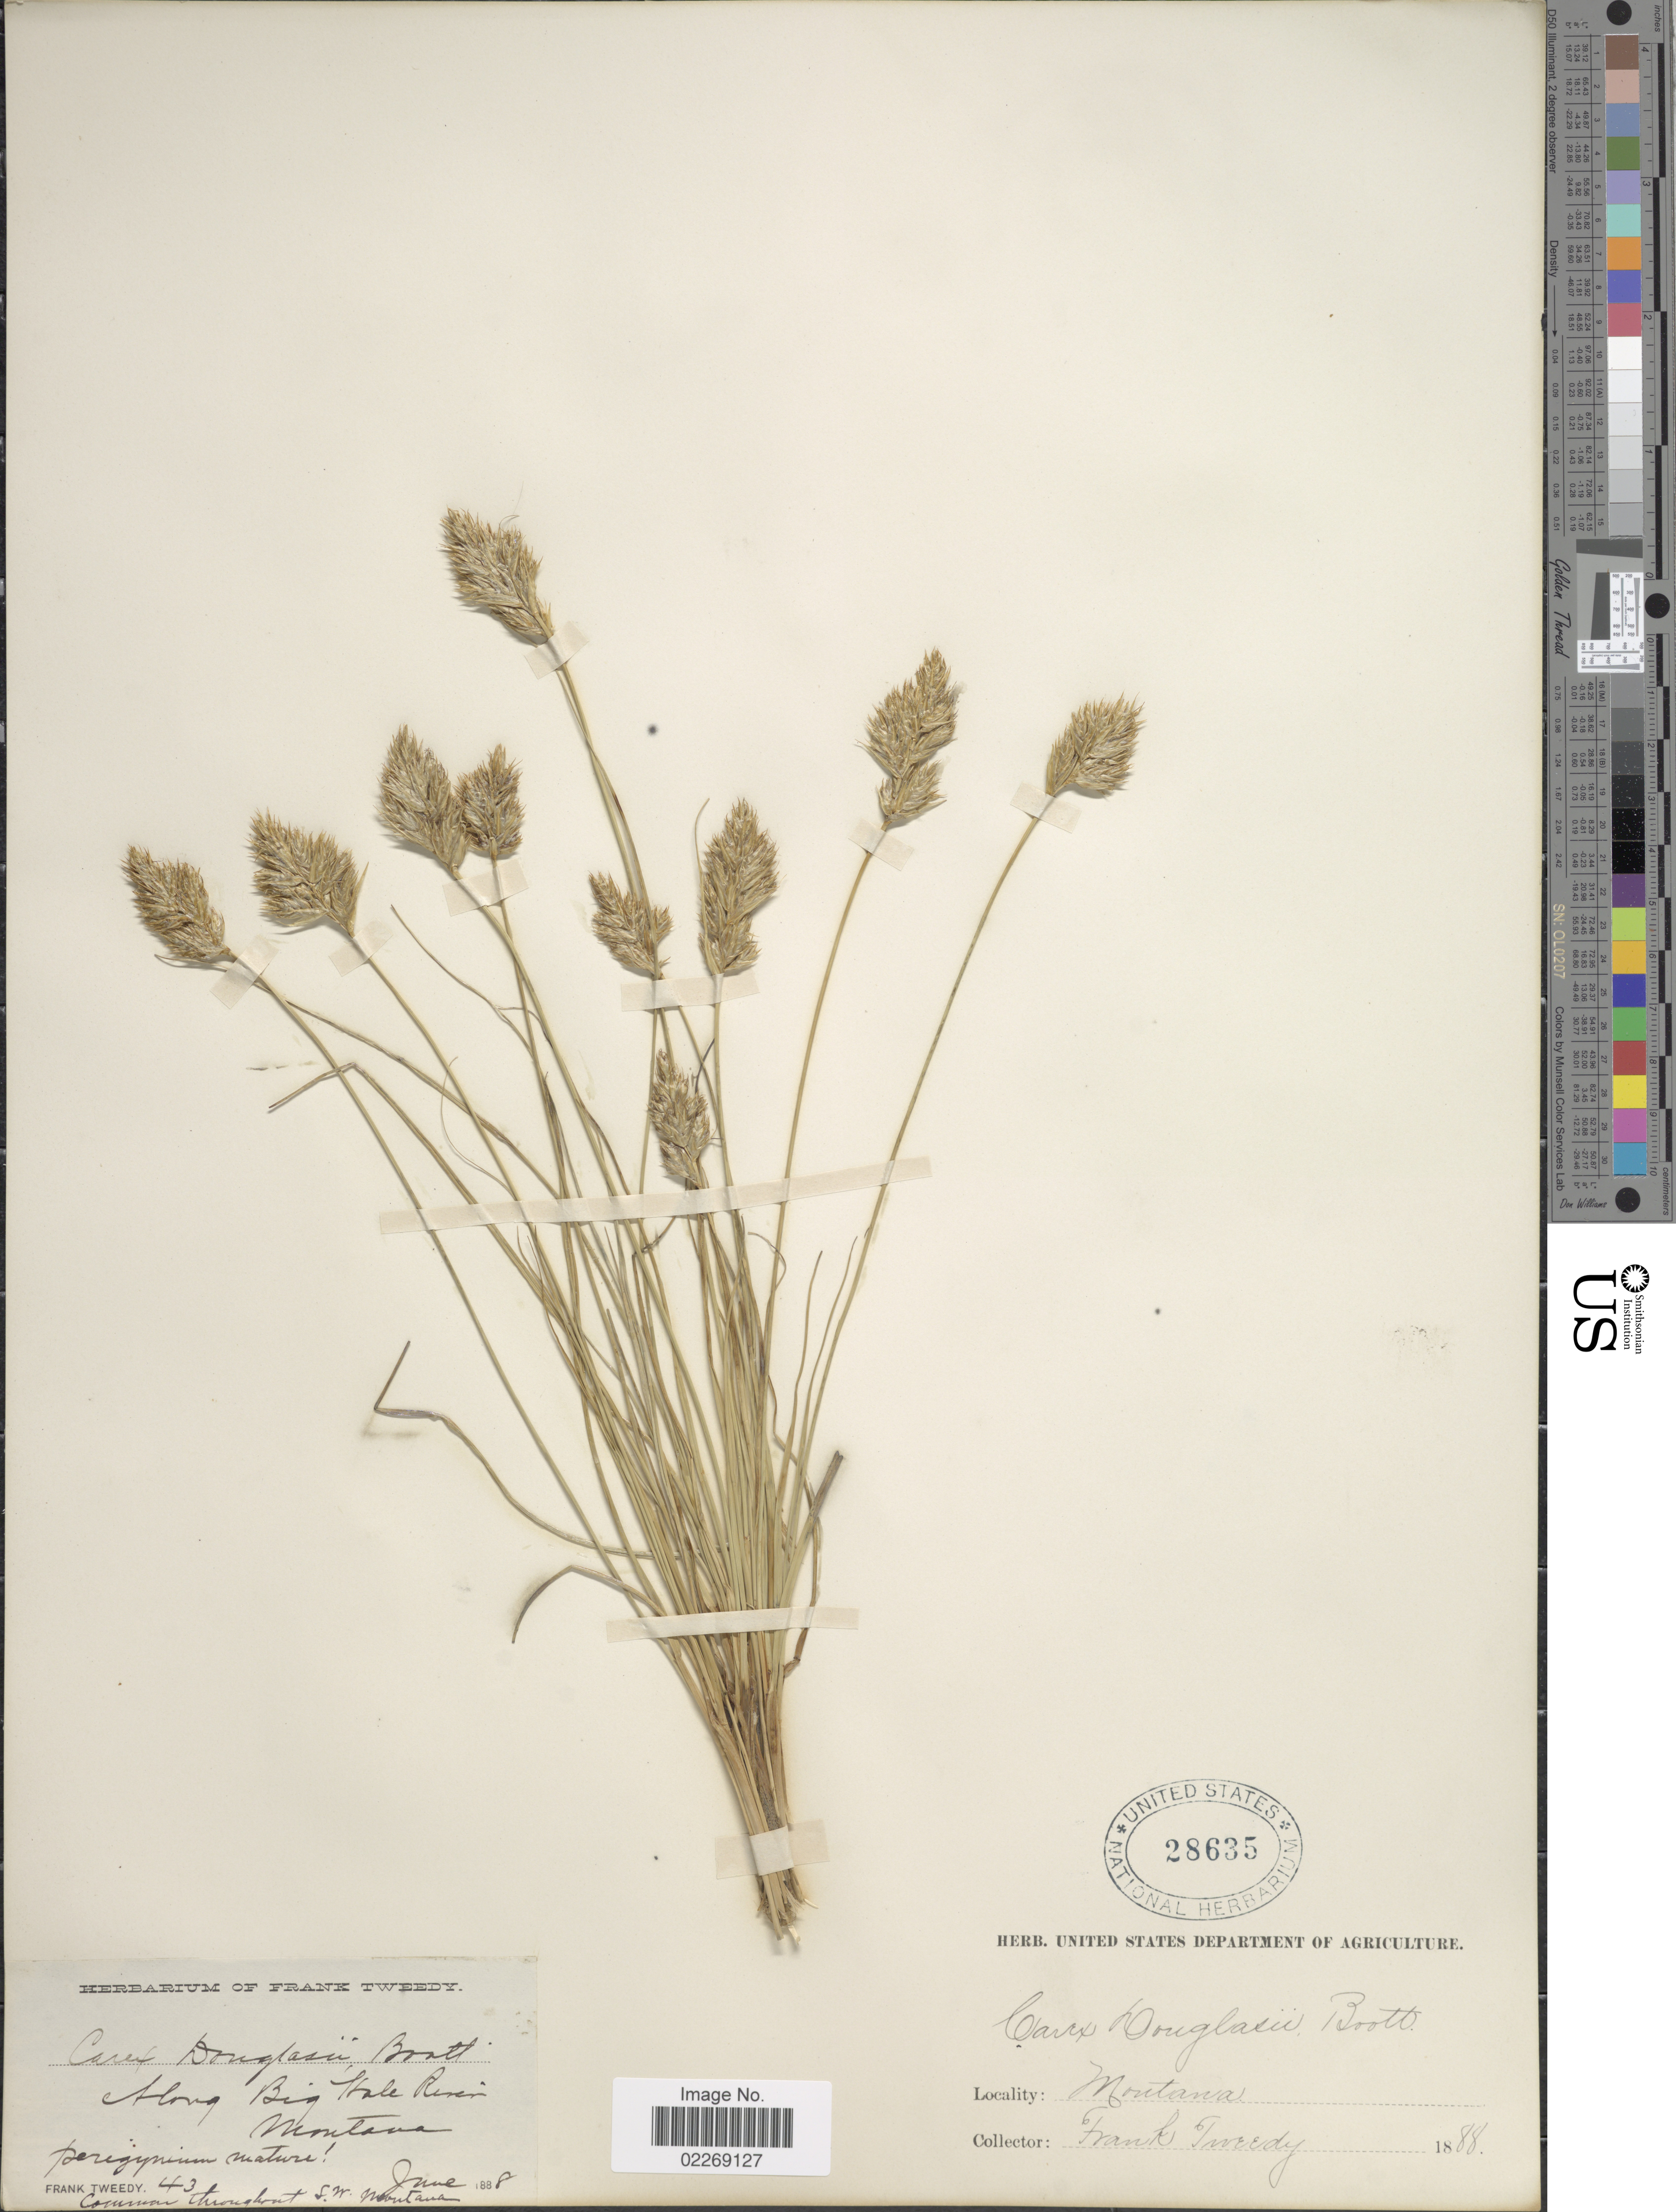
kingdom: Plantae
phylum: Tracheophyta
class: Liliopsida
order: Poales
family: Cyperaceae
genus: Carex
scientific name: Carex douglasii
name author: Boott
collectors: F. Tweedy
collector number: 43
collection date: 1888-06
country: United States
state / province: Montana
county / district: Beaverhead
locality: Along Big Hole River, throughout SW Montana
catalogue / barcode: US 28635